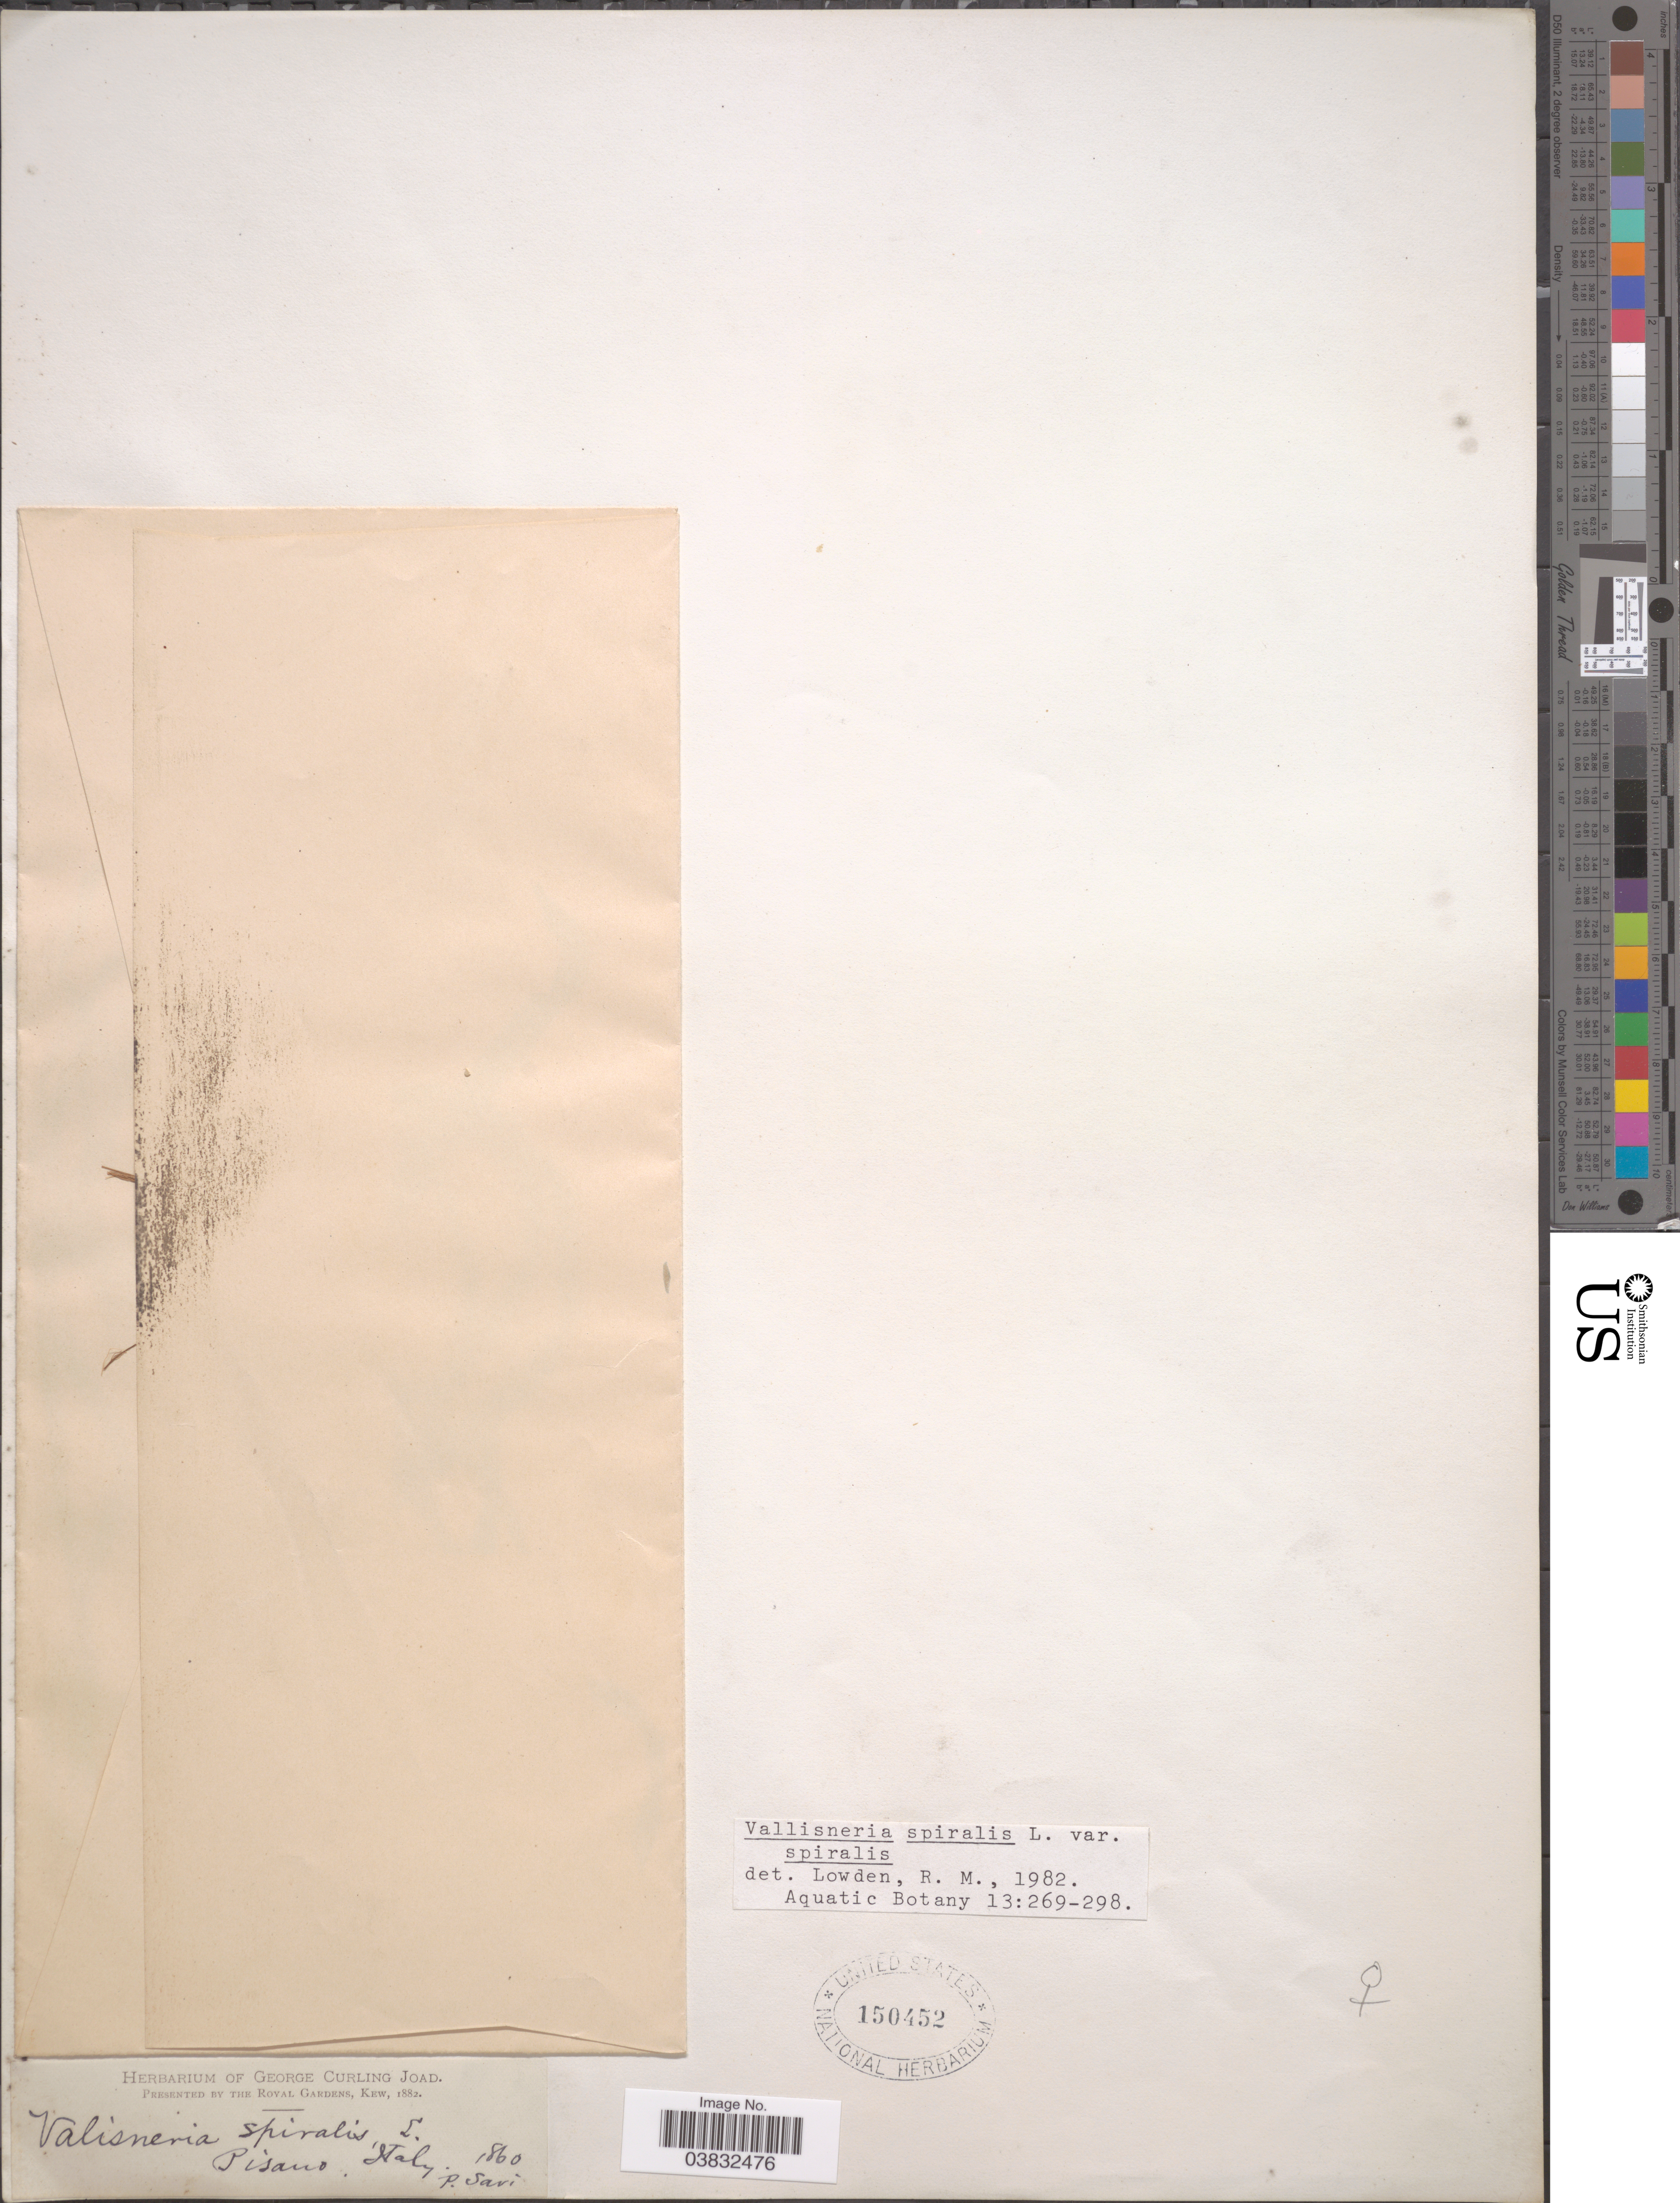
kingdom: Plantae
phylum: Tracheophyta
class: Liliopsida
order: Alismatales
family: Hydrocharitaceae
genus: Vallisneria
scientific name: Vallisneria spiralis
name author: L.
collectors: P. Savi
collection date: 1860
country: Italy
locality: Pisano.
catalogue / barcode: US 150452